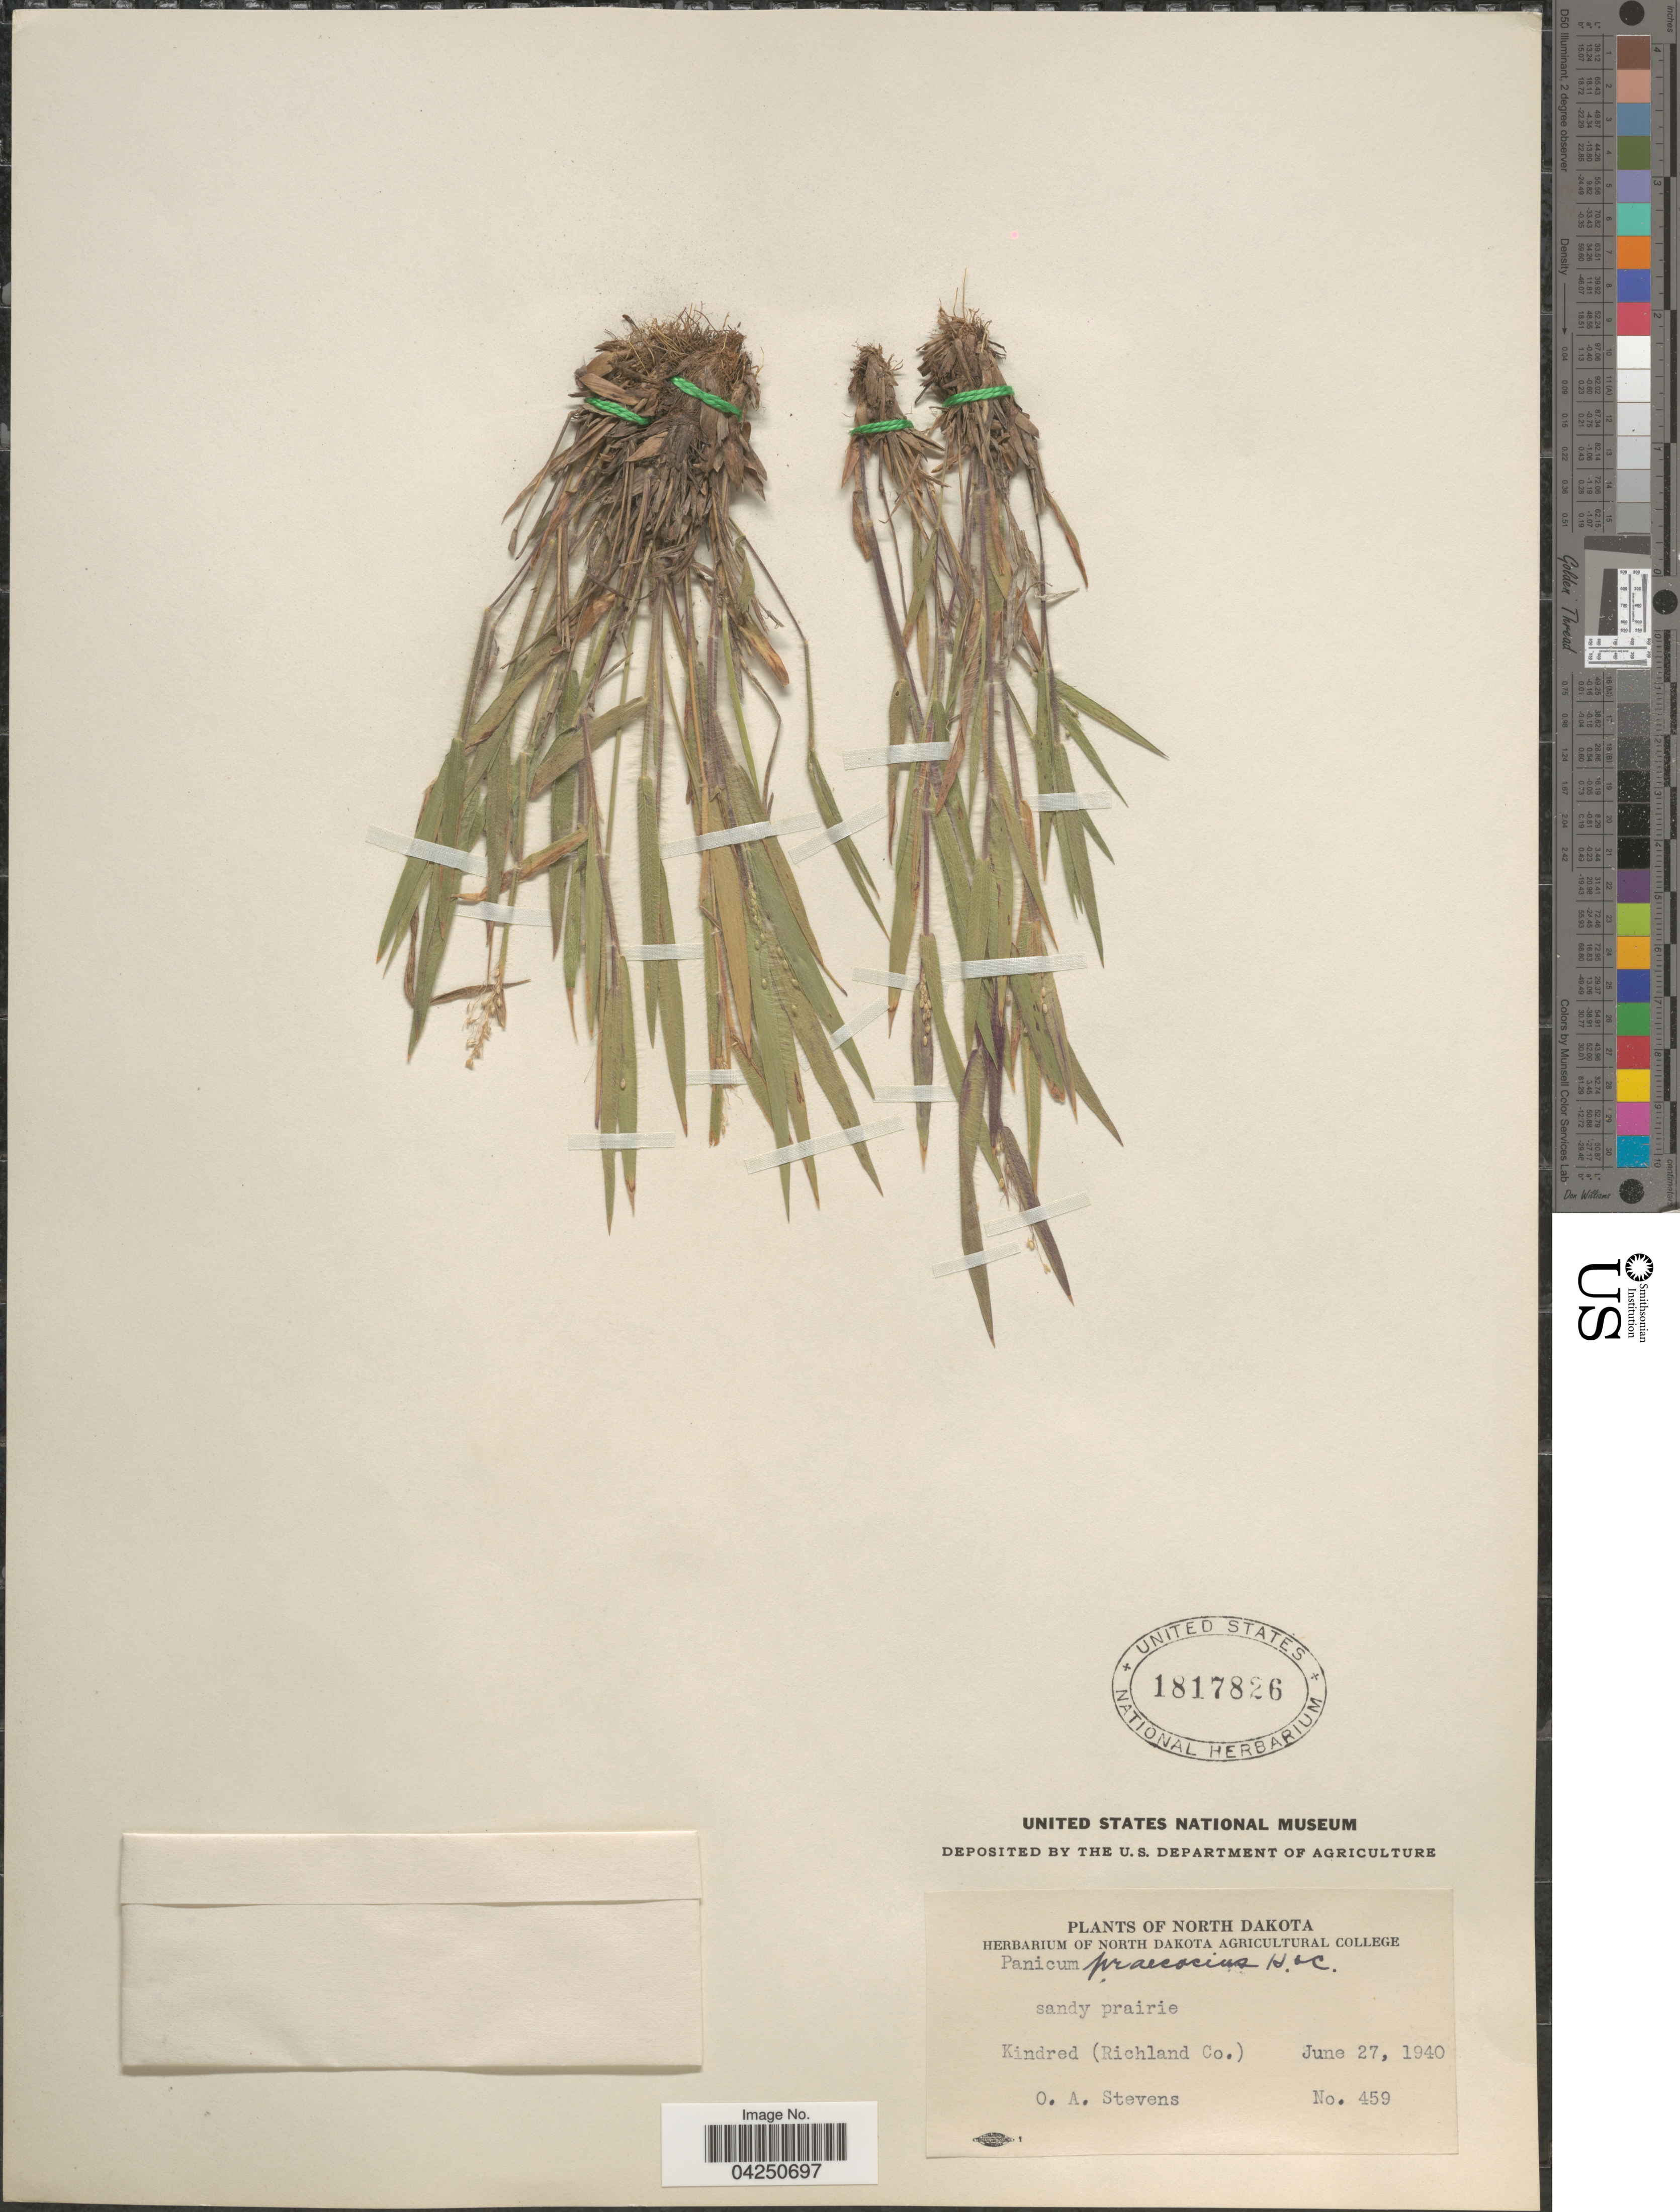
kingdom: Plantae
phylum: Tracheophyta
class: Liliopsida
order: Poales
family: Poaceae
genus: Dichanthelium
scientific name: Dichanthelium acuminatum var. acuminatum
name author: (Sw.) Gould & C.A. Clark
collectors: O. A. Stevens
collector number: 459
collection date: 1940-06-27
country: United States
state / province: North Dakota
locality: Sandy prairie. Kindred (Richland Co.)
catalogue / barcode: US 1817826